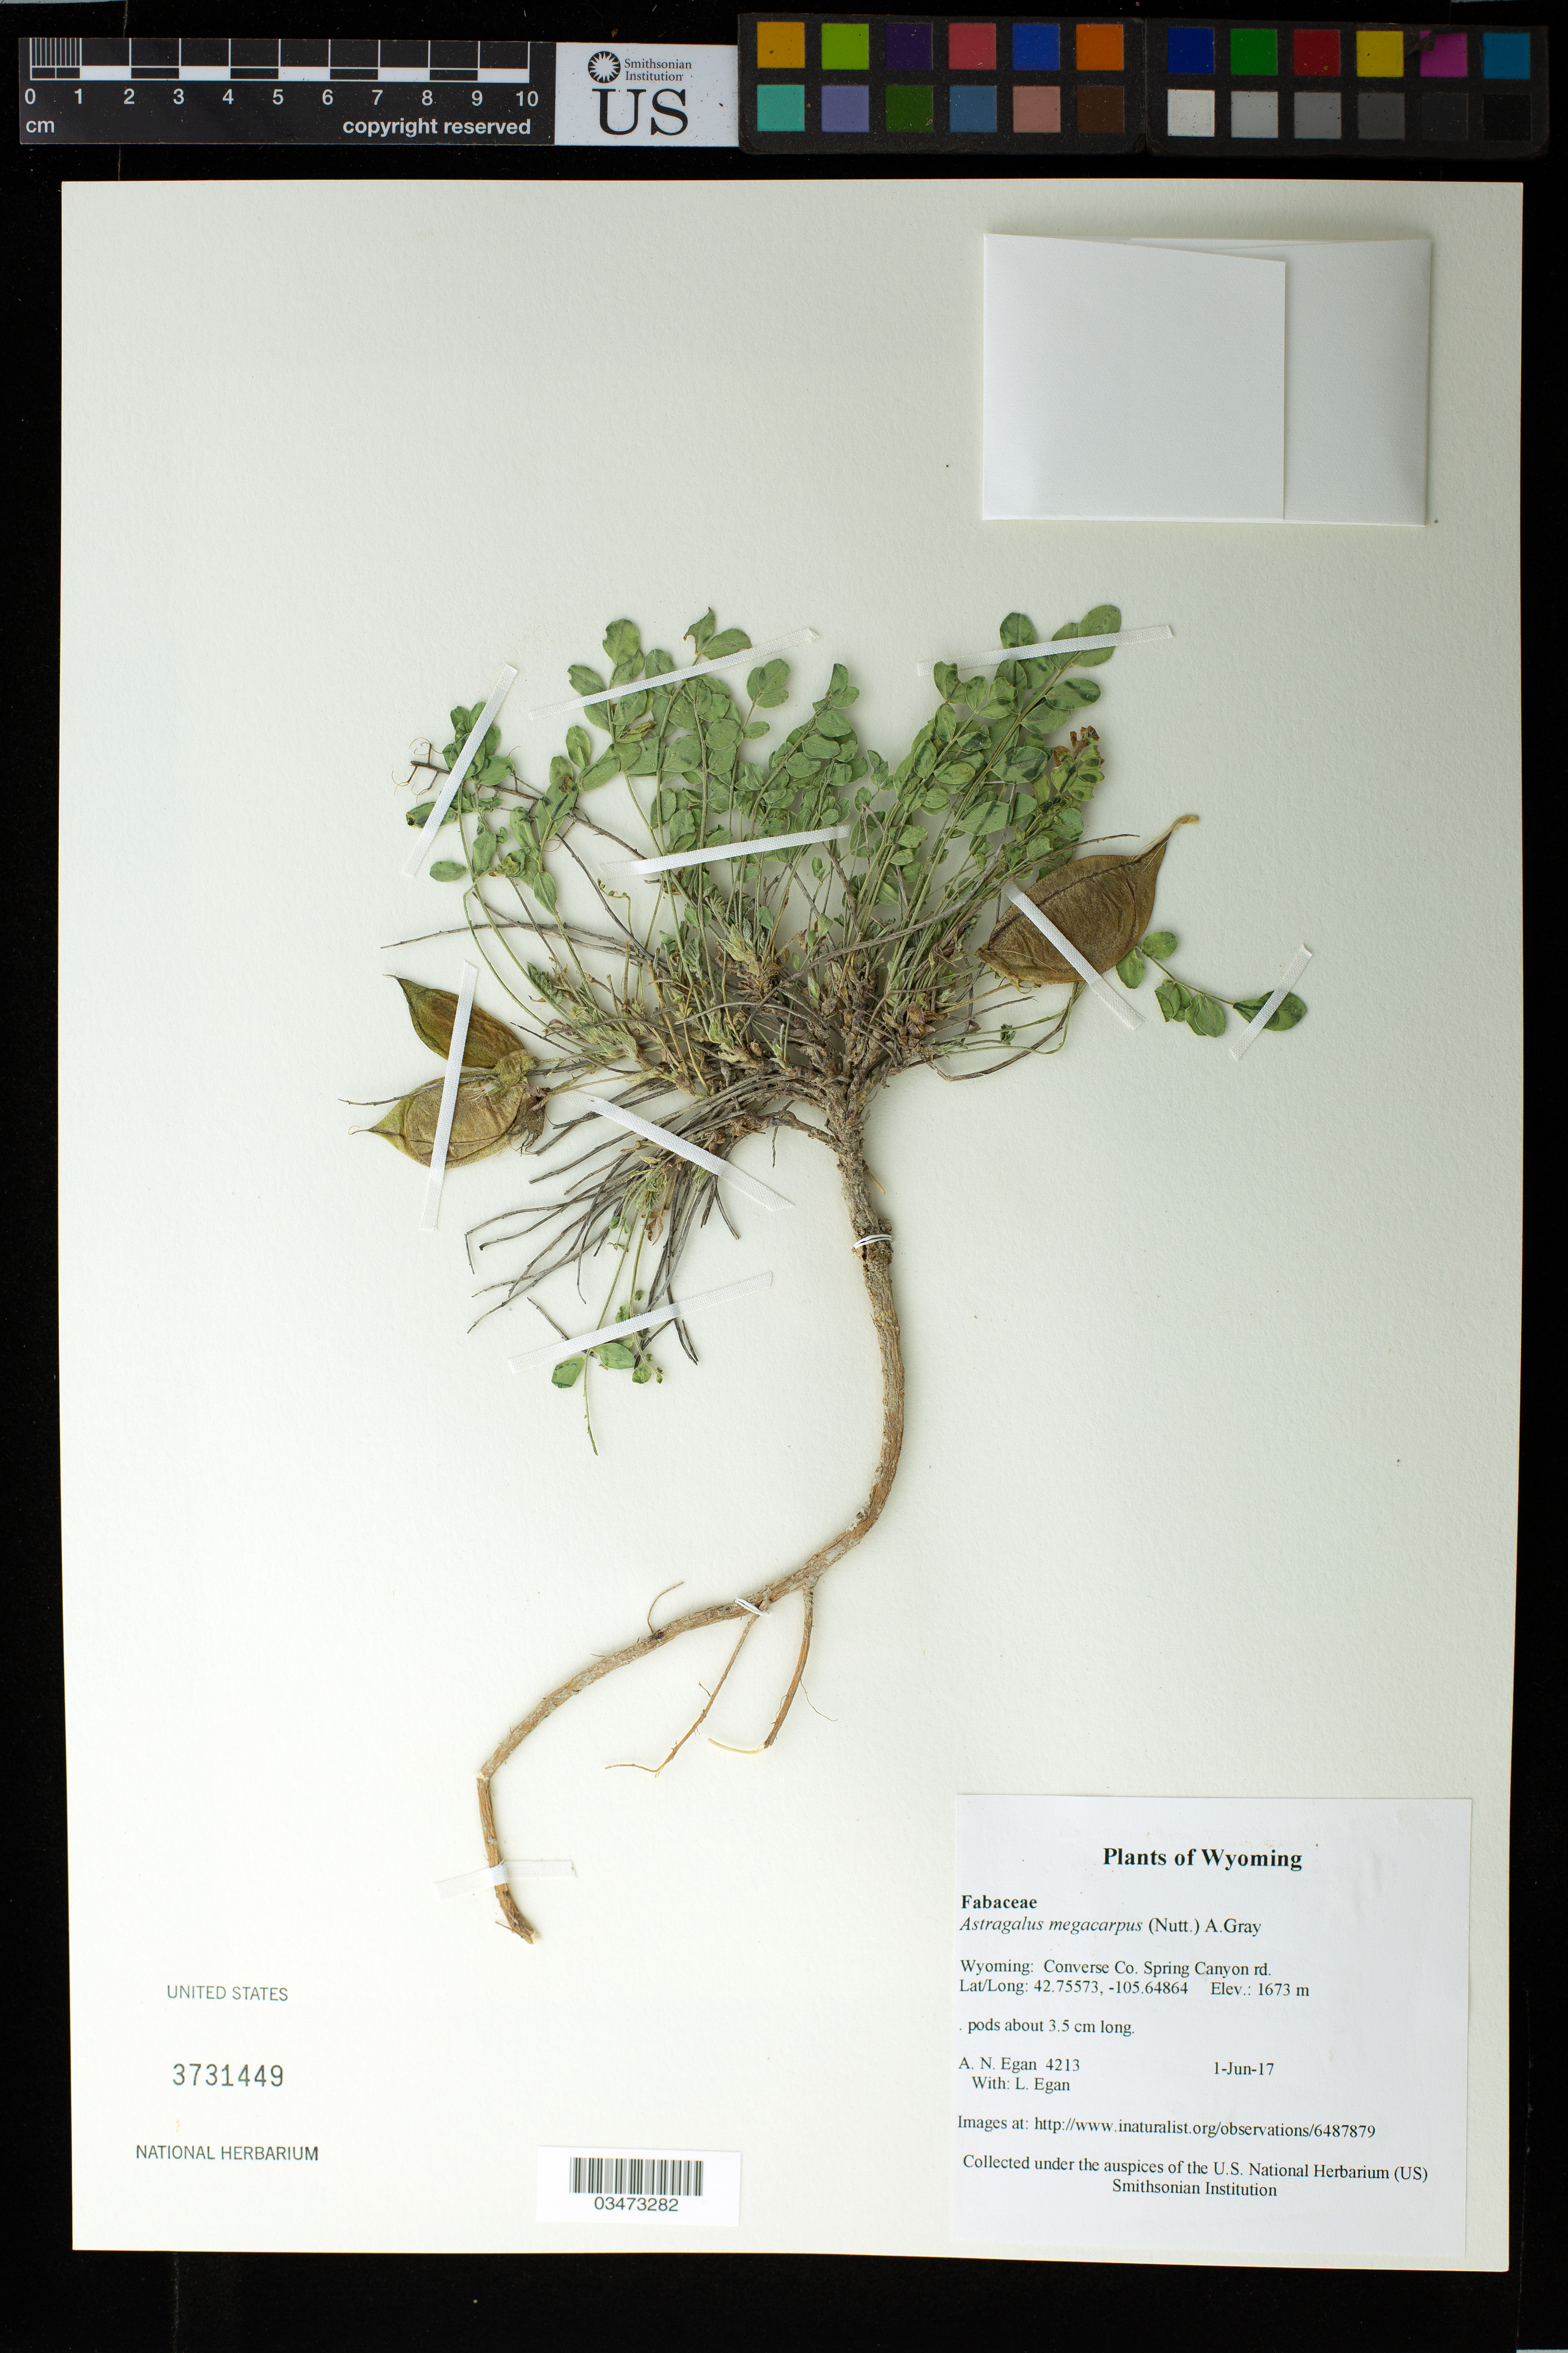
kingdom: Plantae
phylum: Tracheophyta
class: Magnoliopsida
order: Fabales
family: Fabaceae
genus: Astragalus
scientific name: Astragalus megacarpus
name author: (Nutt.) A. Gray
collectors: A. N. Egan & L. Egan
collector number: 4213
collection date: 2017-06-01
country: United States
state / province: Wyoming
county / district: Converse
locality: Spring Canyon rd.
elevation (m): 1673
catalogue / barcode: US 3731449